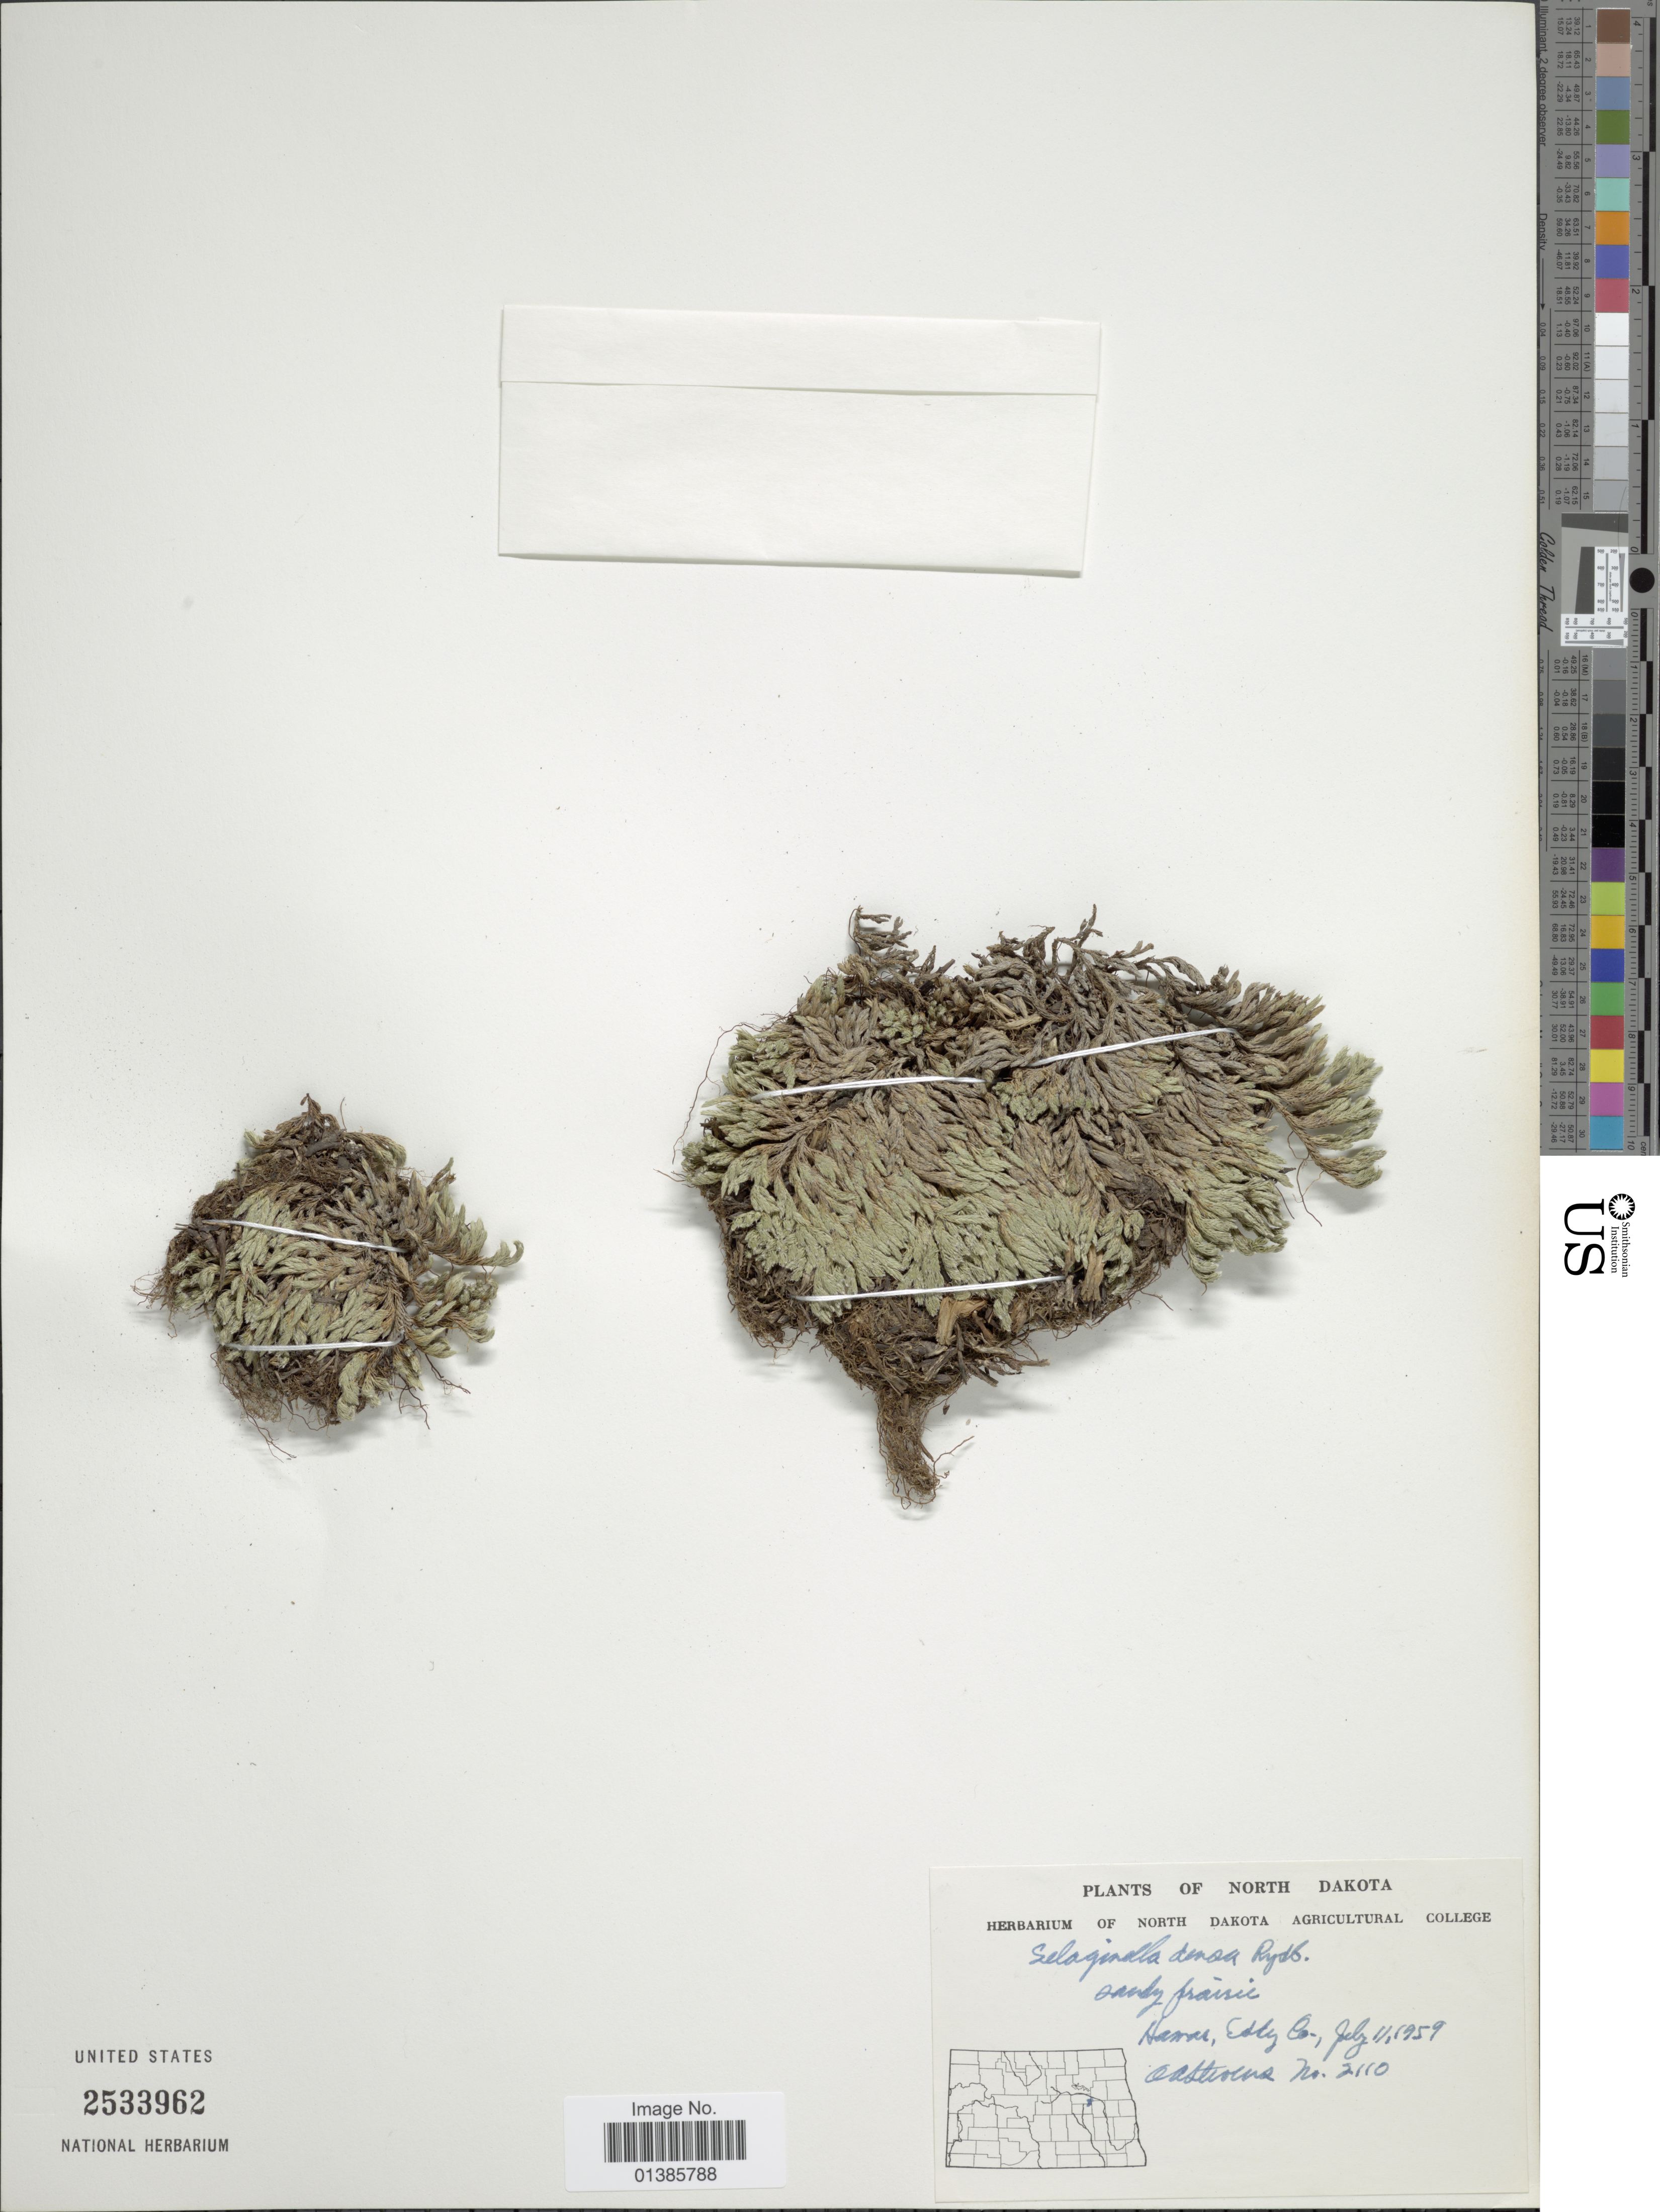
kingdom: Plantae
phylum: Tracheophyta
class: Lycopodiopsida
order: Selaginellales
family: Selaginellaceae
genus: Selaginella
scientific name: Selaginella densa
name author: Rydb.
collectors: O. A. Stevens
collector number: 2110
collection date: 1959-07-11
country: United States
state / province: North Dakota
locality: Hamar, Eddy Co.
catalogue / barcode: US 2533962